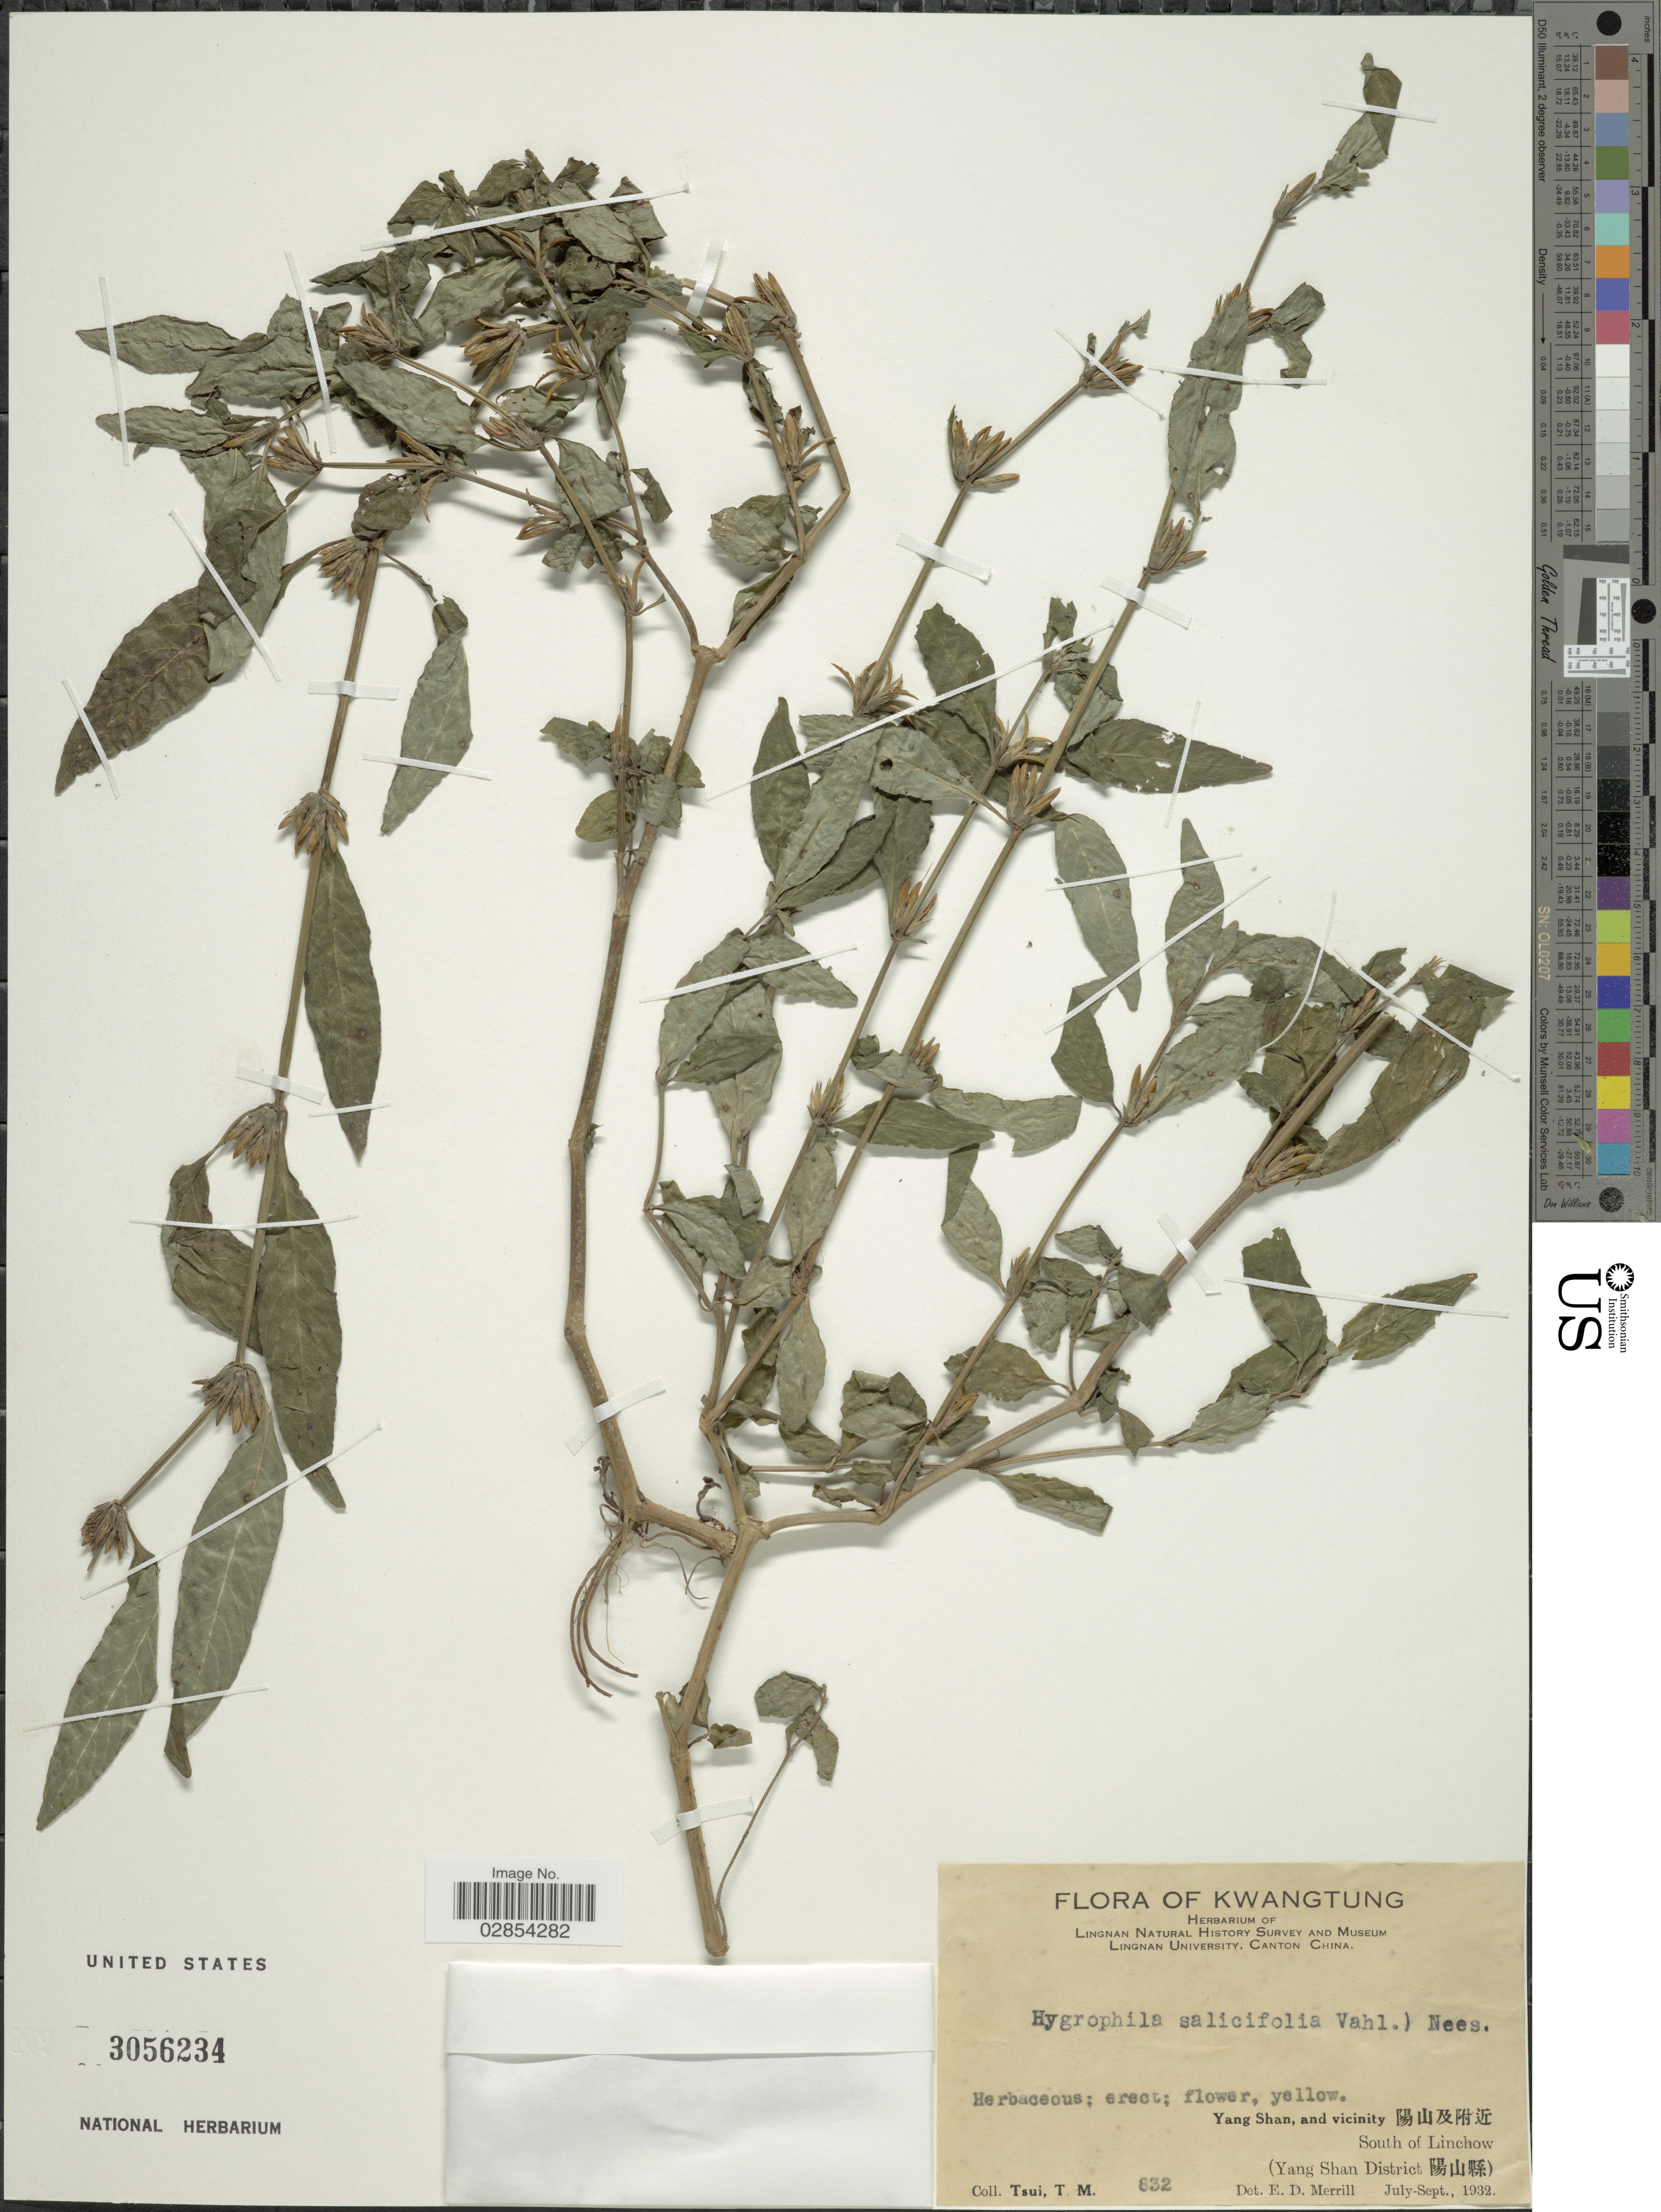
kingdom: Plantae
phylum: Tracheophyta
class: Magnoliopsida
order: Lamiales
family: Acanthaceae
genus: Hygrophila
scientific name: Hygrophila angustifolia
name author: R. Br.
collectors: T. Tsui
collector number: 832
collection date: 1932-07/1932-09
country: China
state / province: Guangdong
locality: Kwangtung. Yang Shan, and vicinity X. South of Linchow (Yang Shan District X).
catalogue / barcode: US 3056234